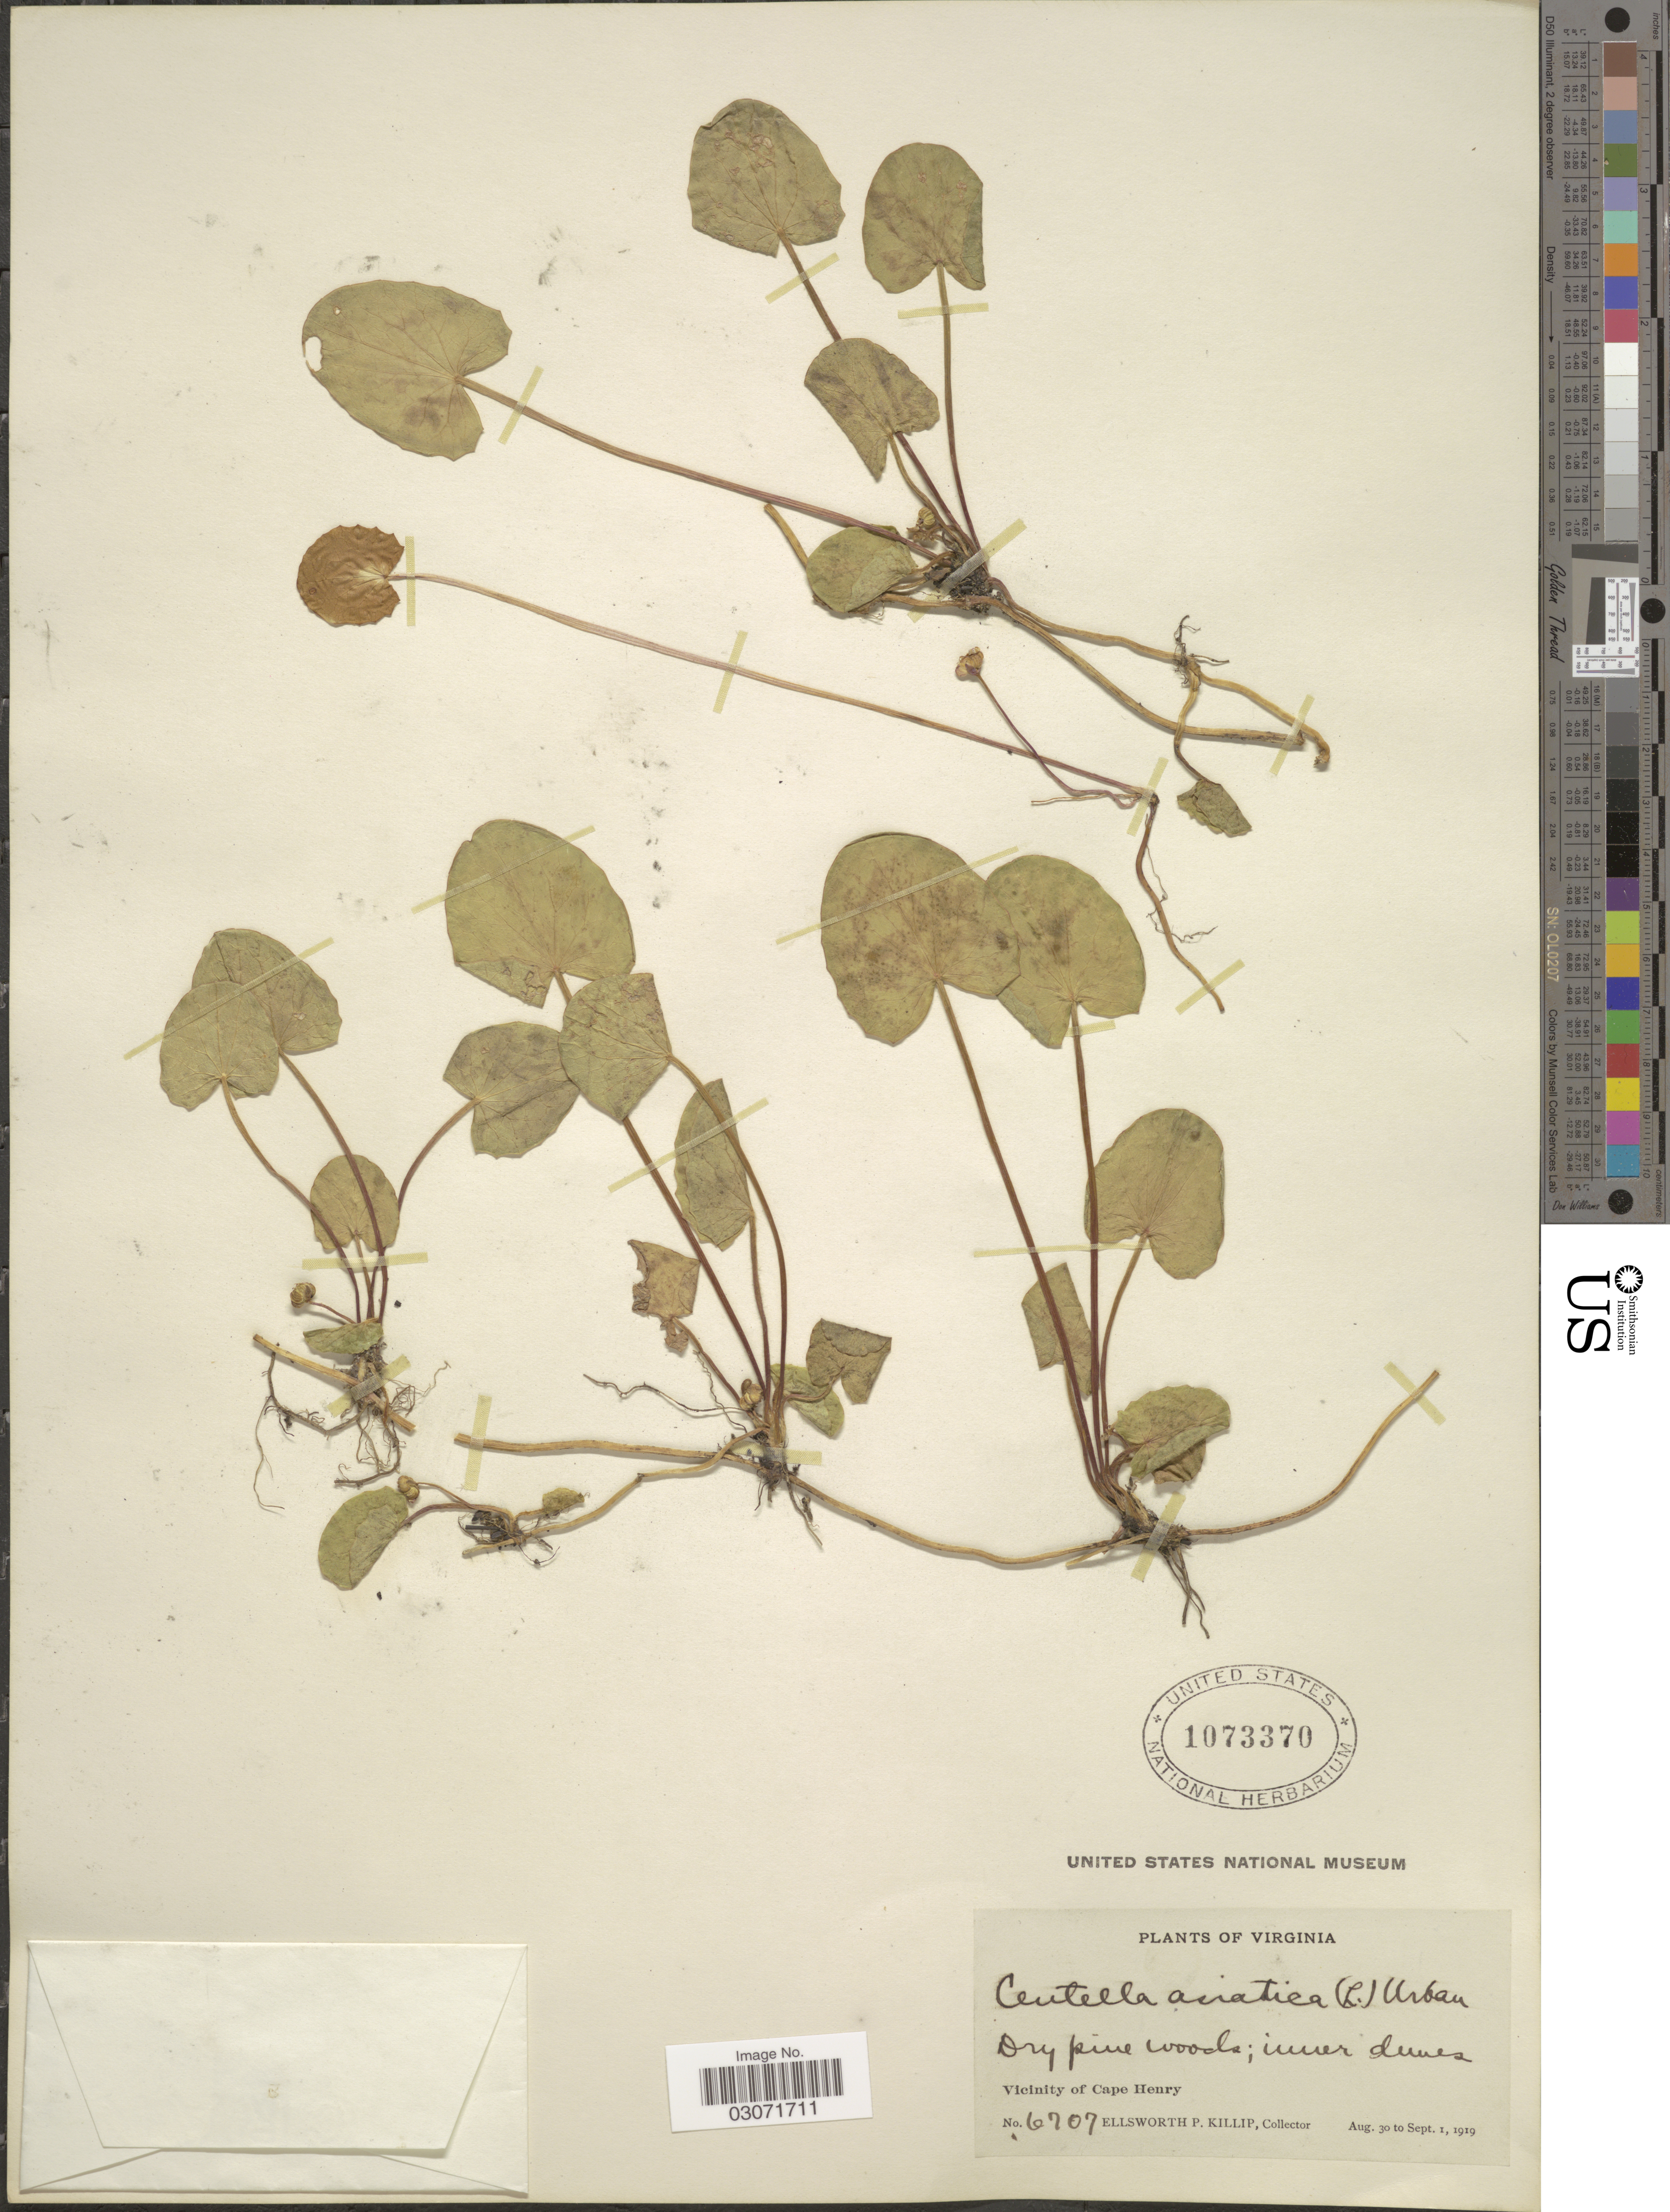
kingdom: Plantae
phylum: Tracheophyta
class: Magnoliopsida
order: Apiales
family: Apiaceae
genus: Centella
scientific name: Centella asiatica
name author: (L.) Urb.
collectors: E. P. Killip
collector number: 6707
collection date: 1919-08-30/1919-09-01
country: United States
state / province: Virginia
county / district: City of Virginia Beach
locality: Vicinity of Cape Henry.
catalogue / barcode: US 1073370